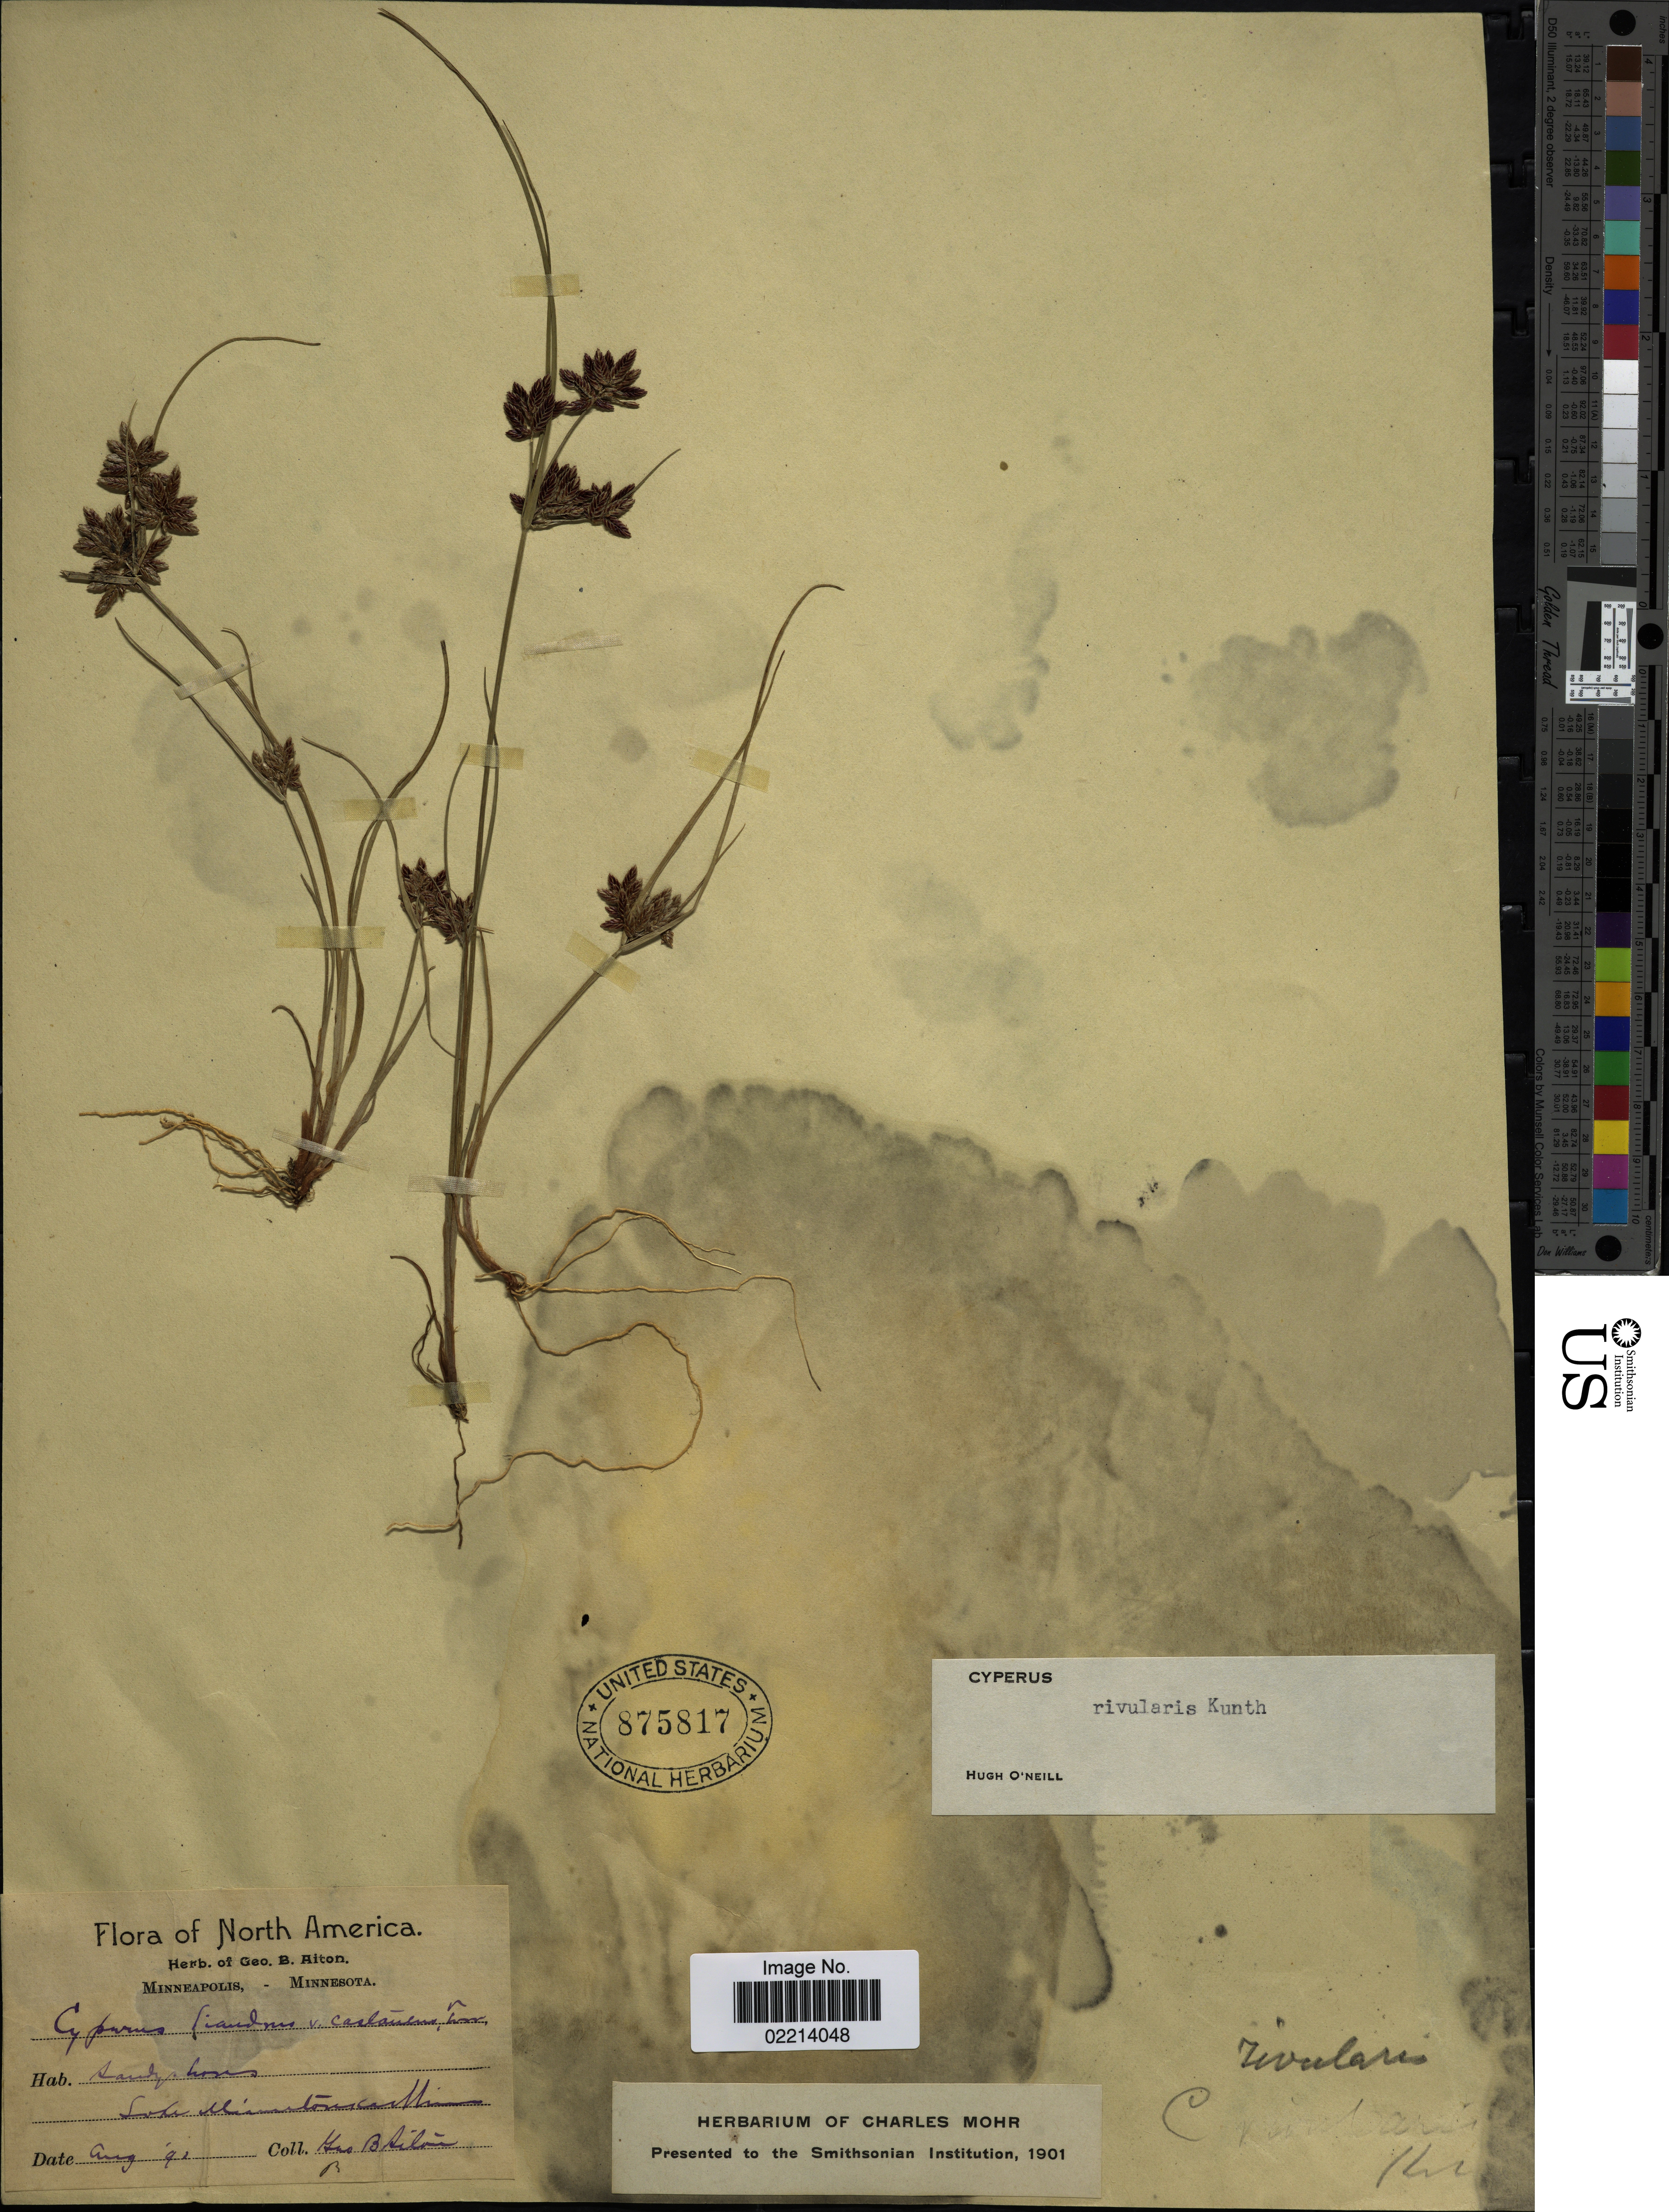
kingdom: Plantae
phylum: Tracheophyta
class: Liliopsida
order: Poales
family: Cyperaceae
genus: Cyperus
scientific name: Cyperus bipartitus Torr.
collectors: G. B. Aiton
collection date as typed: Transcribed d/m/y: /8/92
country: United States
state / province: Minnesota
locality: Lake Minnetonka.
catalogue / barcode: US 875817